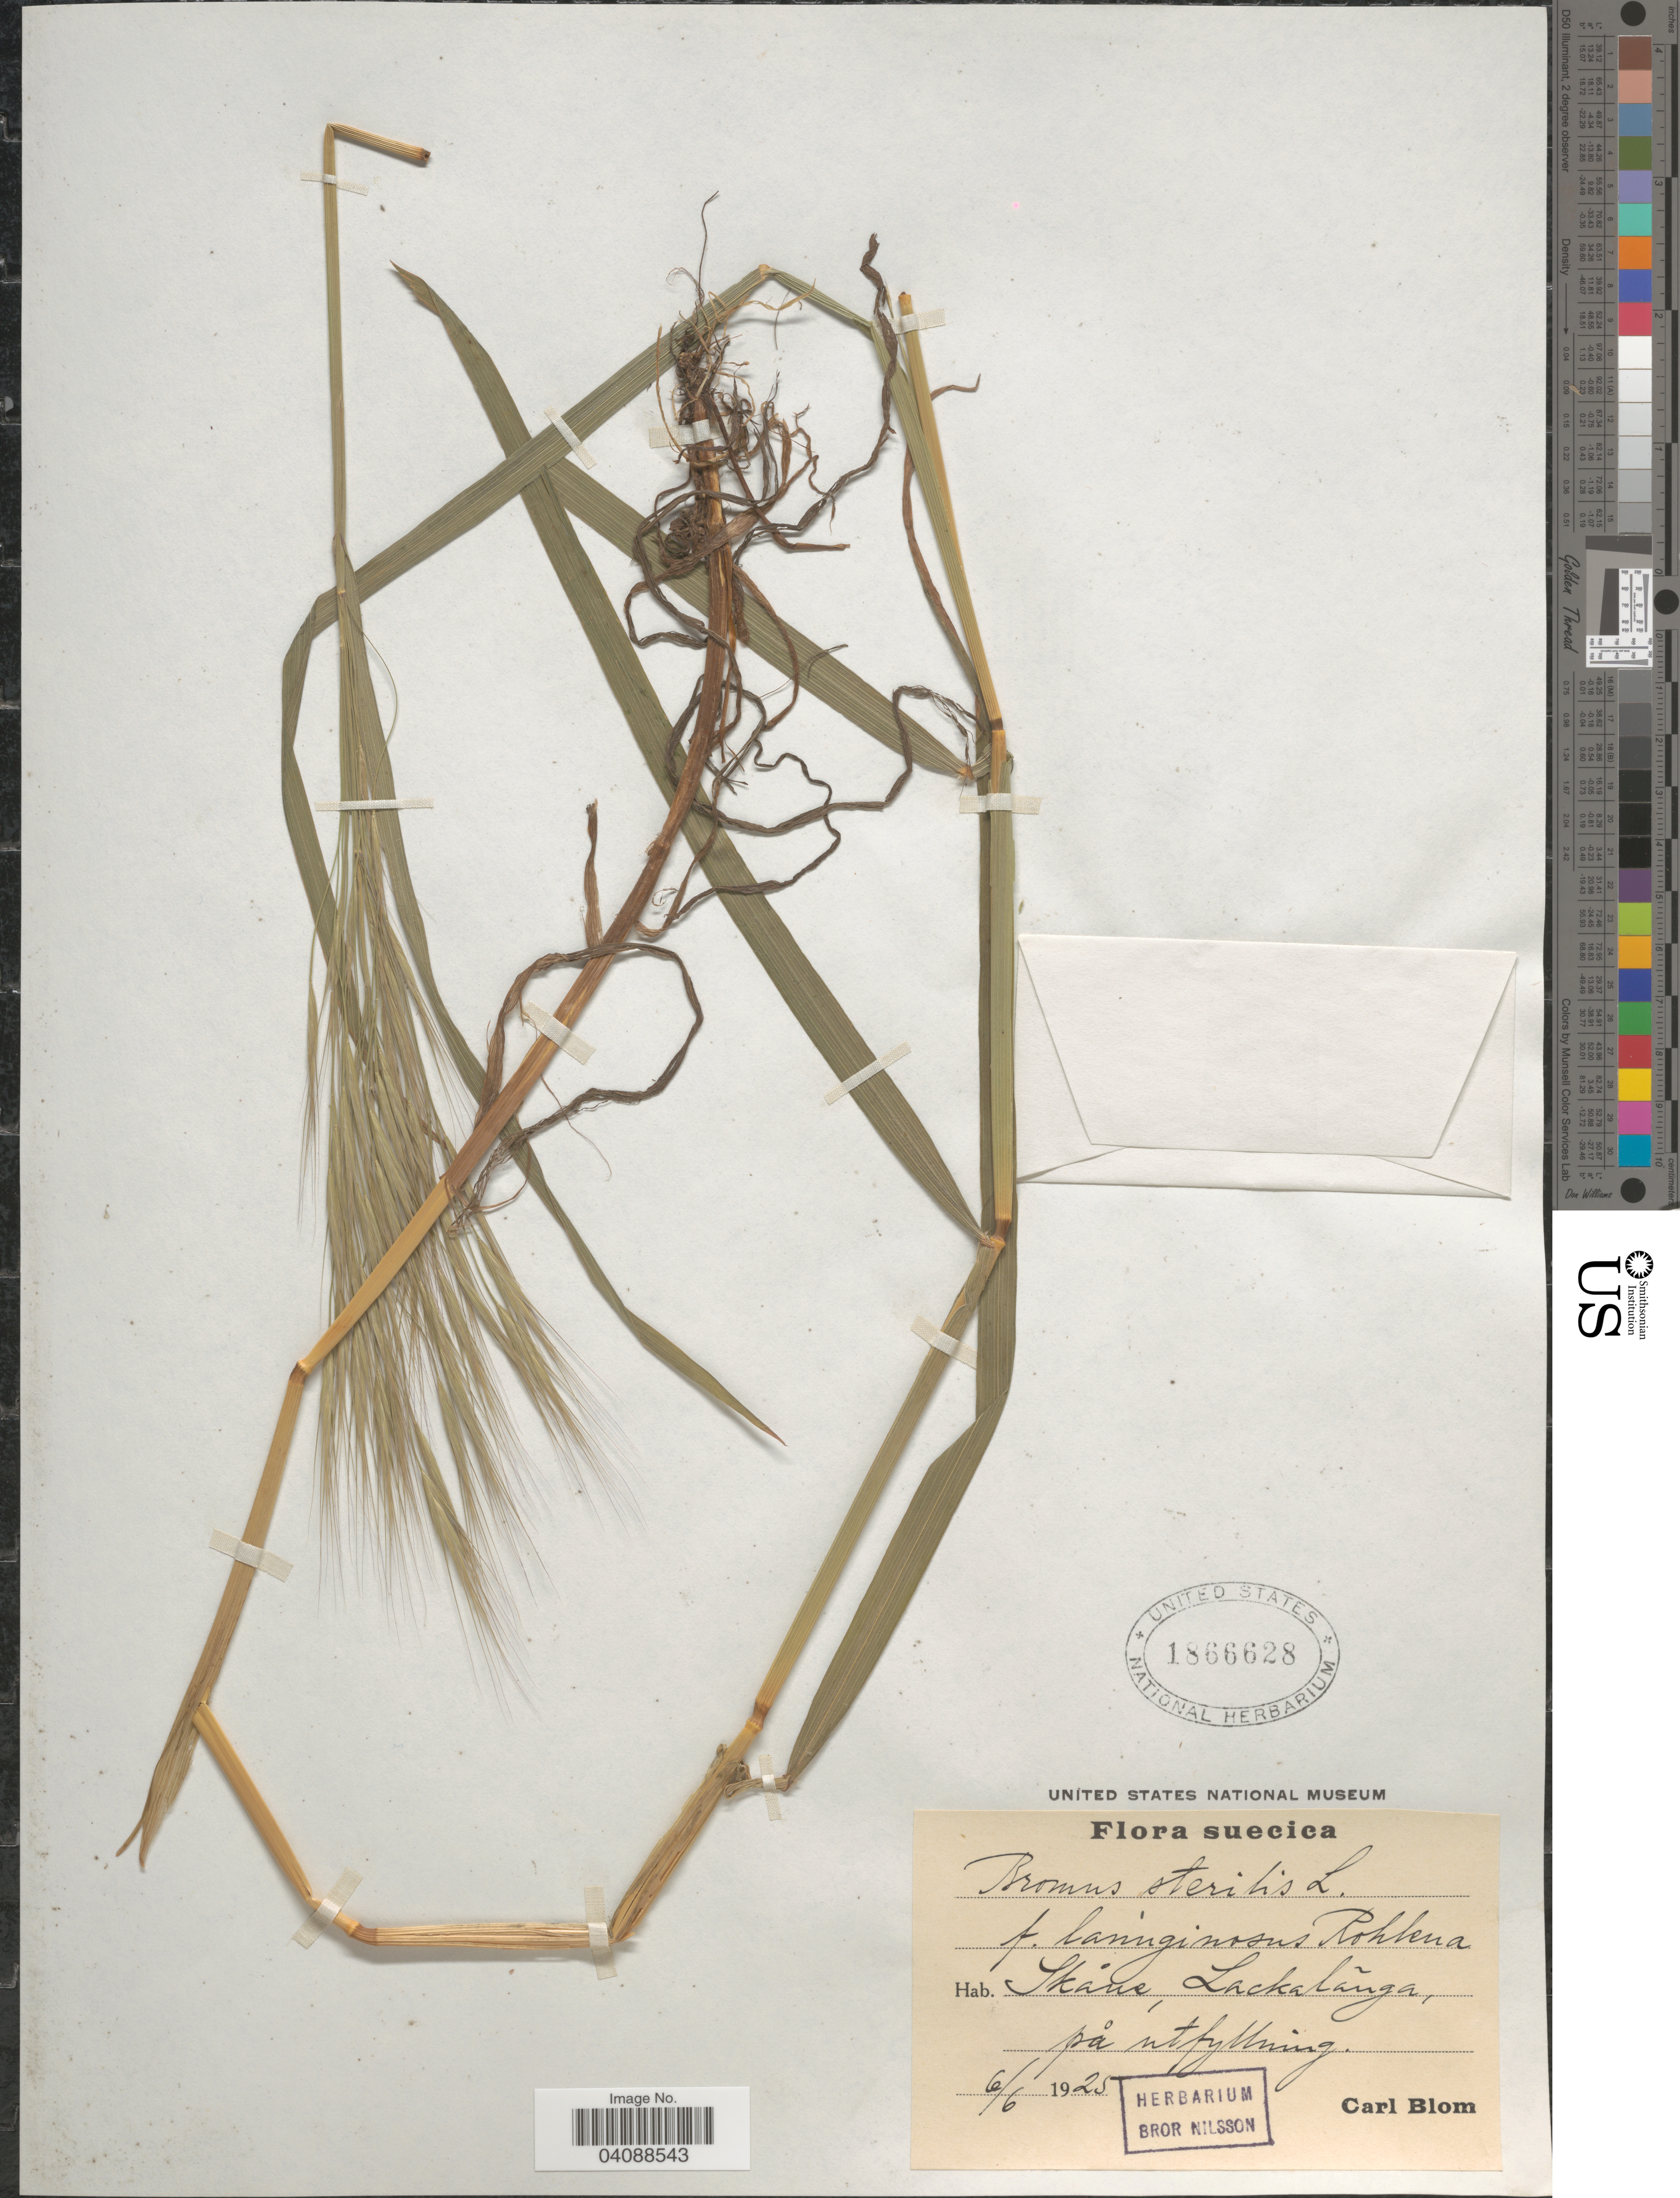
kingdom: Plantae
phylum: Tracheophyta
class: Liliopsida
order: Poales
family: Poaceae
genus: Bromus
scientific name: Bromus sterilis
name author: L.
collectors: C. H. Blom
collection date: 1925-06-06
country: Sweden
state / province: Skåne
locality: Suecica. Lackalãnga, på utfyllning.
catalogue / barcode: US 1866628